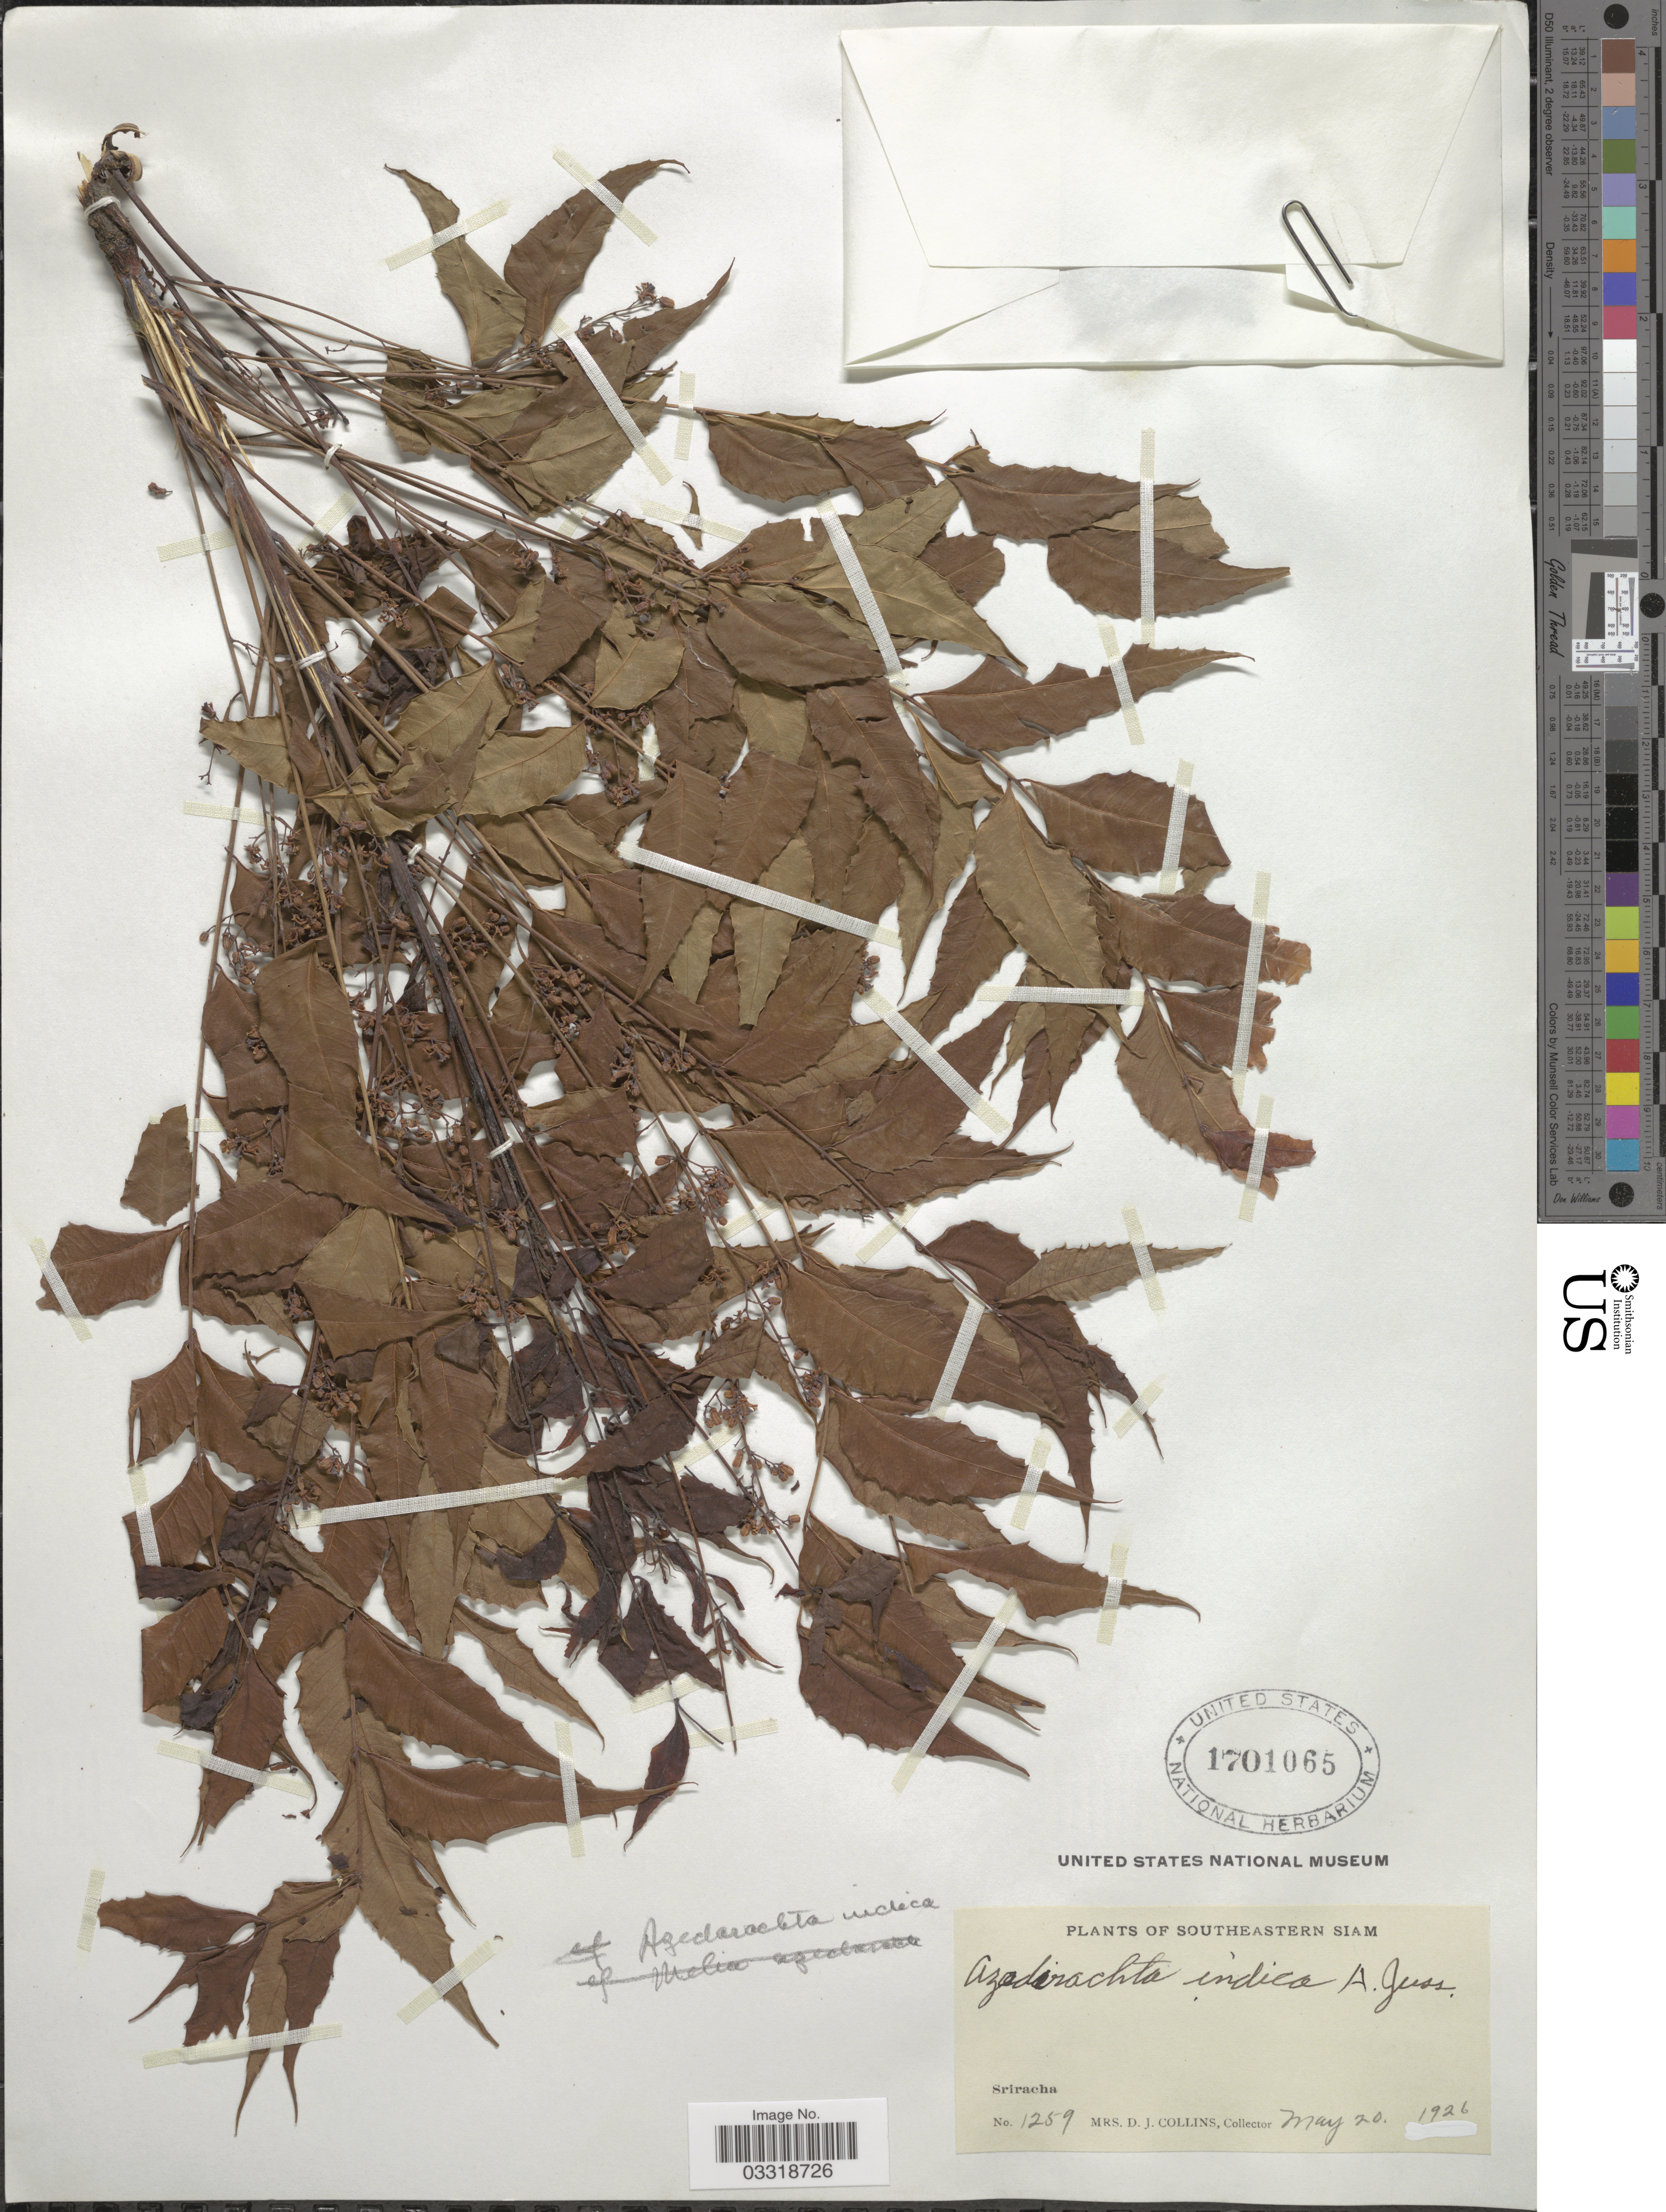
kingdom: Plantae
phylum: Tracheophyta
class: Magnoliopsida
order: Sapindales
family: Meliaceae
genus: Azadirachta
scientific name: Azadirachta indica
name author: A. Juss.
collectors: Mrs. D. J. Collins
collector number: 1259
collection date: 1926-05-20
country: Thailand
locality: Southeastern Siam. Sriracha.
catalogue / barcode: US 1701065